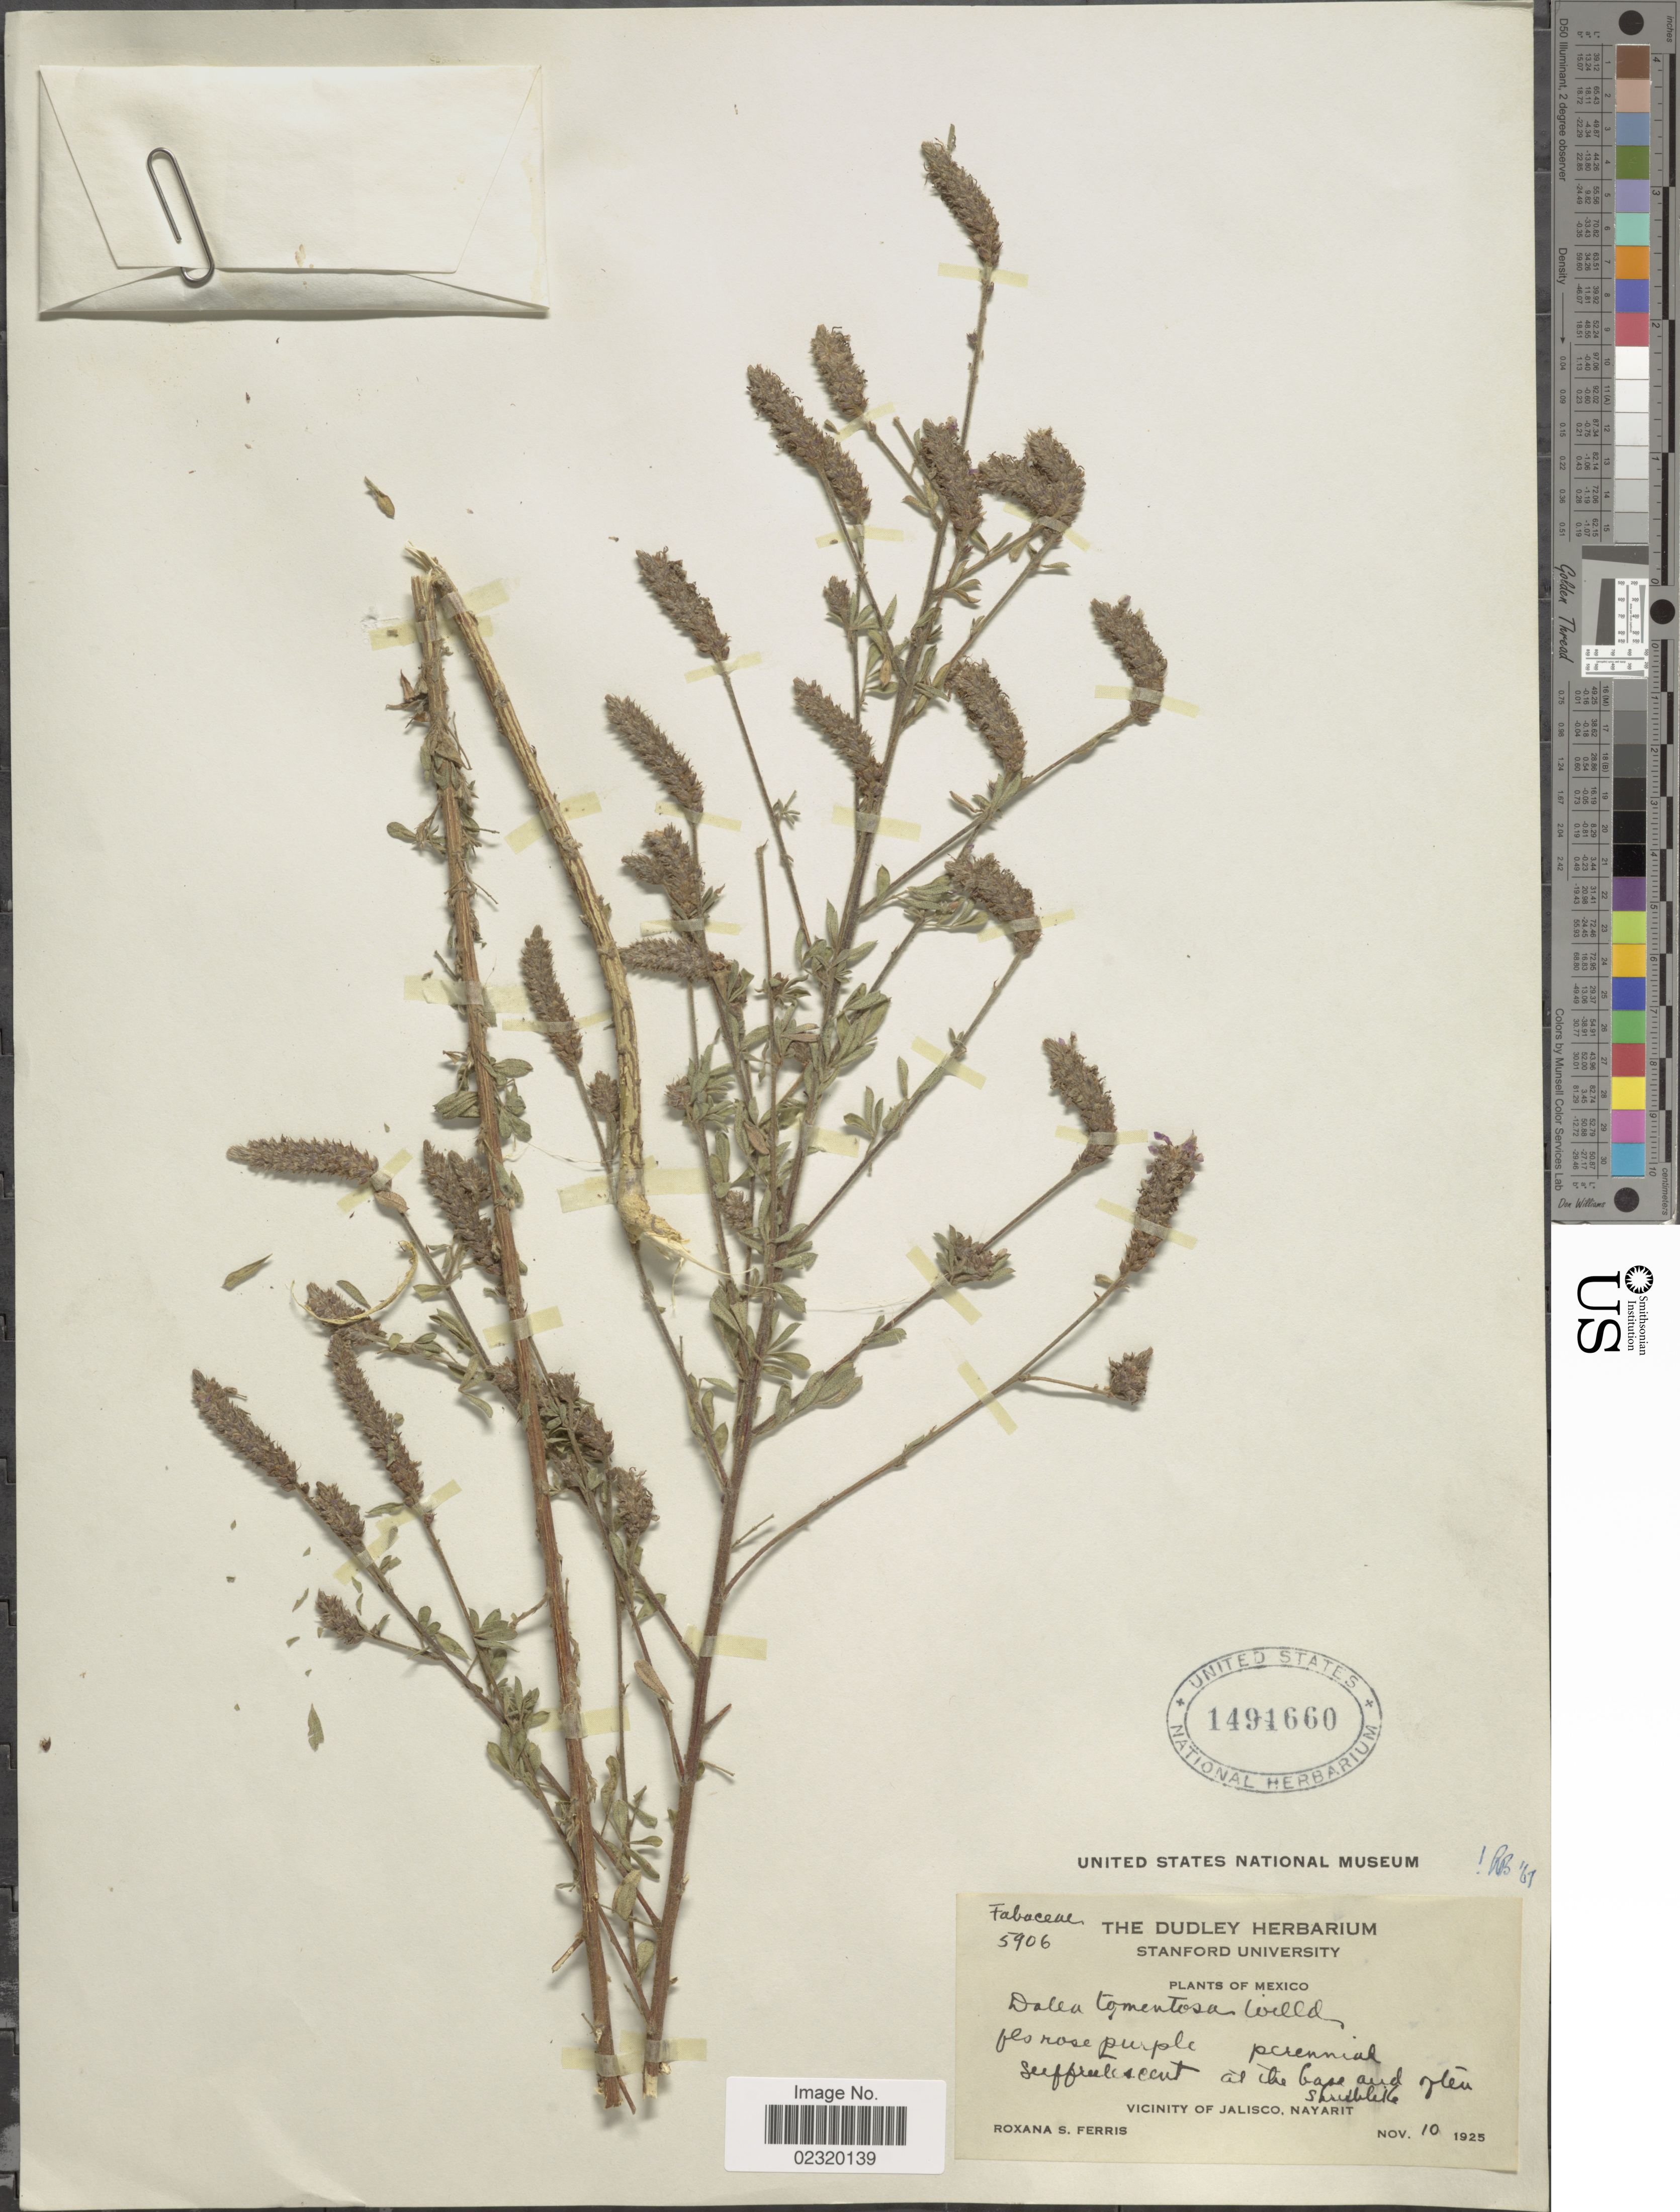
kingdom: Plantae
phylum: Tracheophyta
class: Magnoliopsida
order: Fabales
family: Fabaceae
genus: Dalea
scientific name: Dalea tomentosa var. tomentosa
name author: (Cav.) Willd.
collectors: R. S. Ferris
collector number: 5906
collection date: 1925-11-10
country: Mexico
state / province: Nayarit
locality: Vicinity of Jalisco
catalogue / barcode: US 1494660